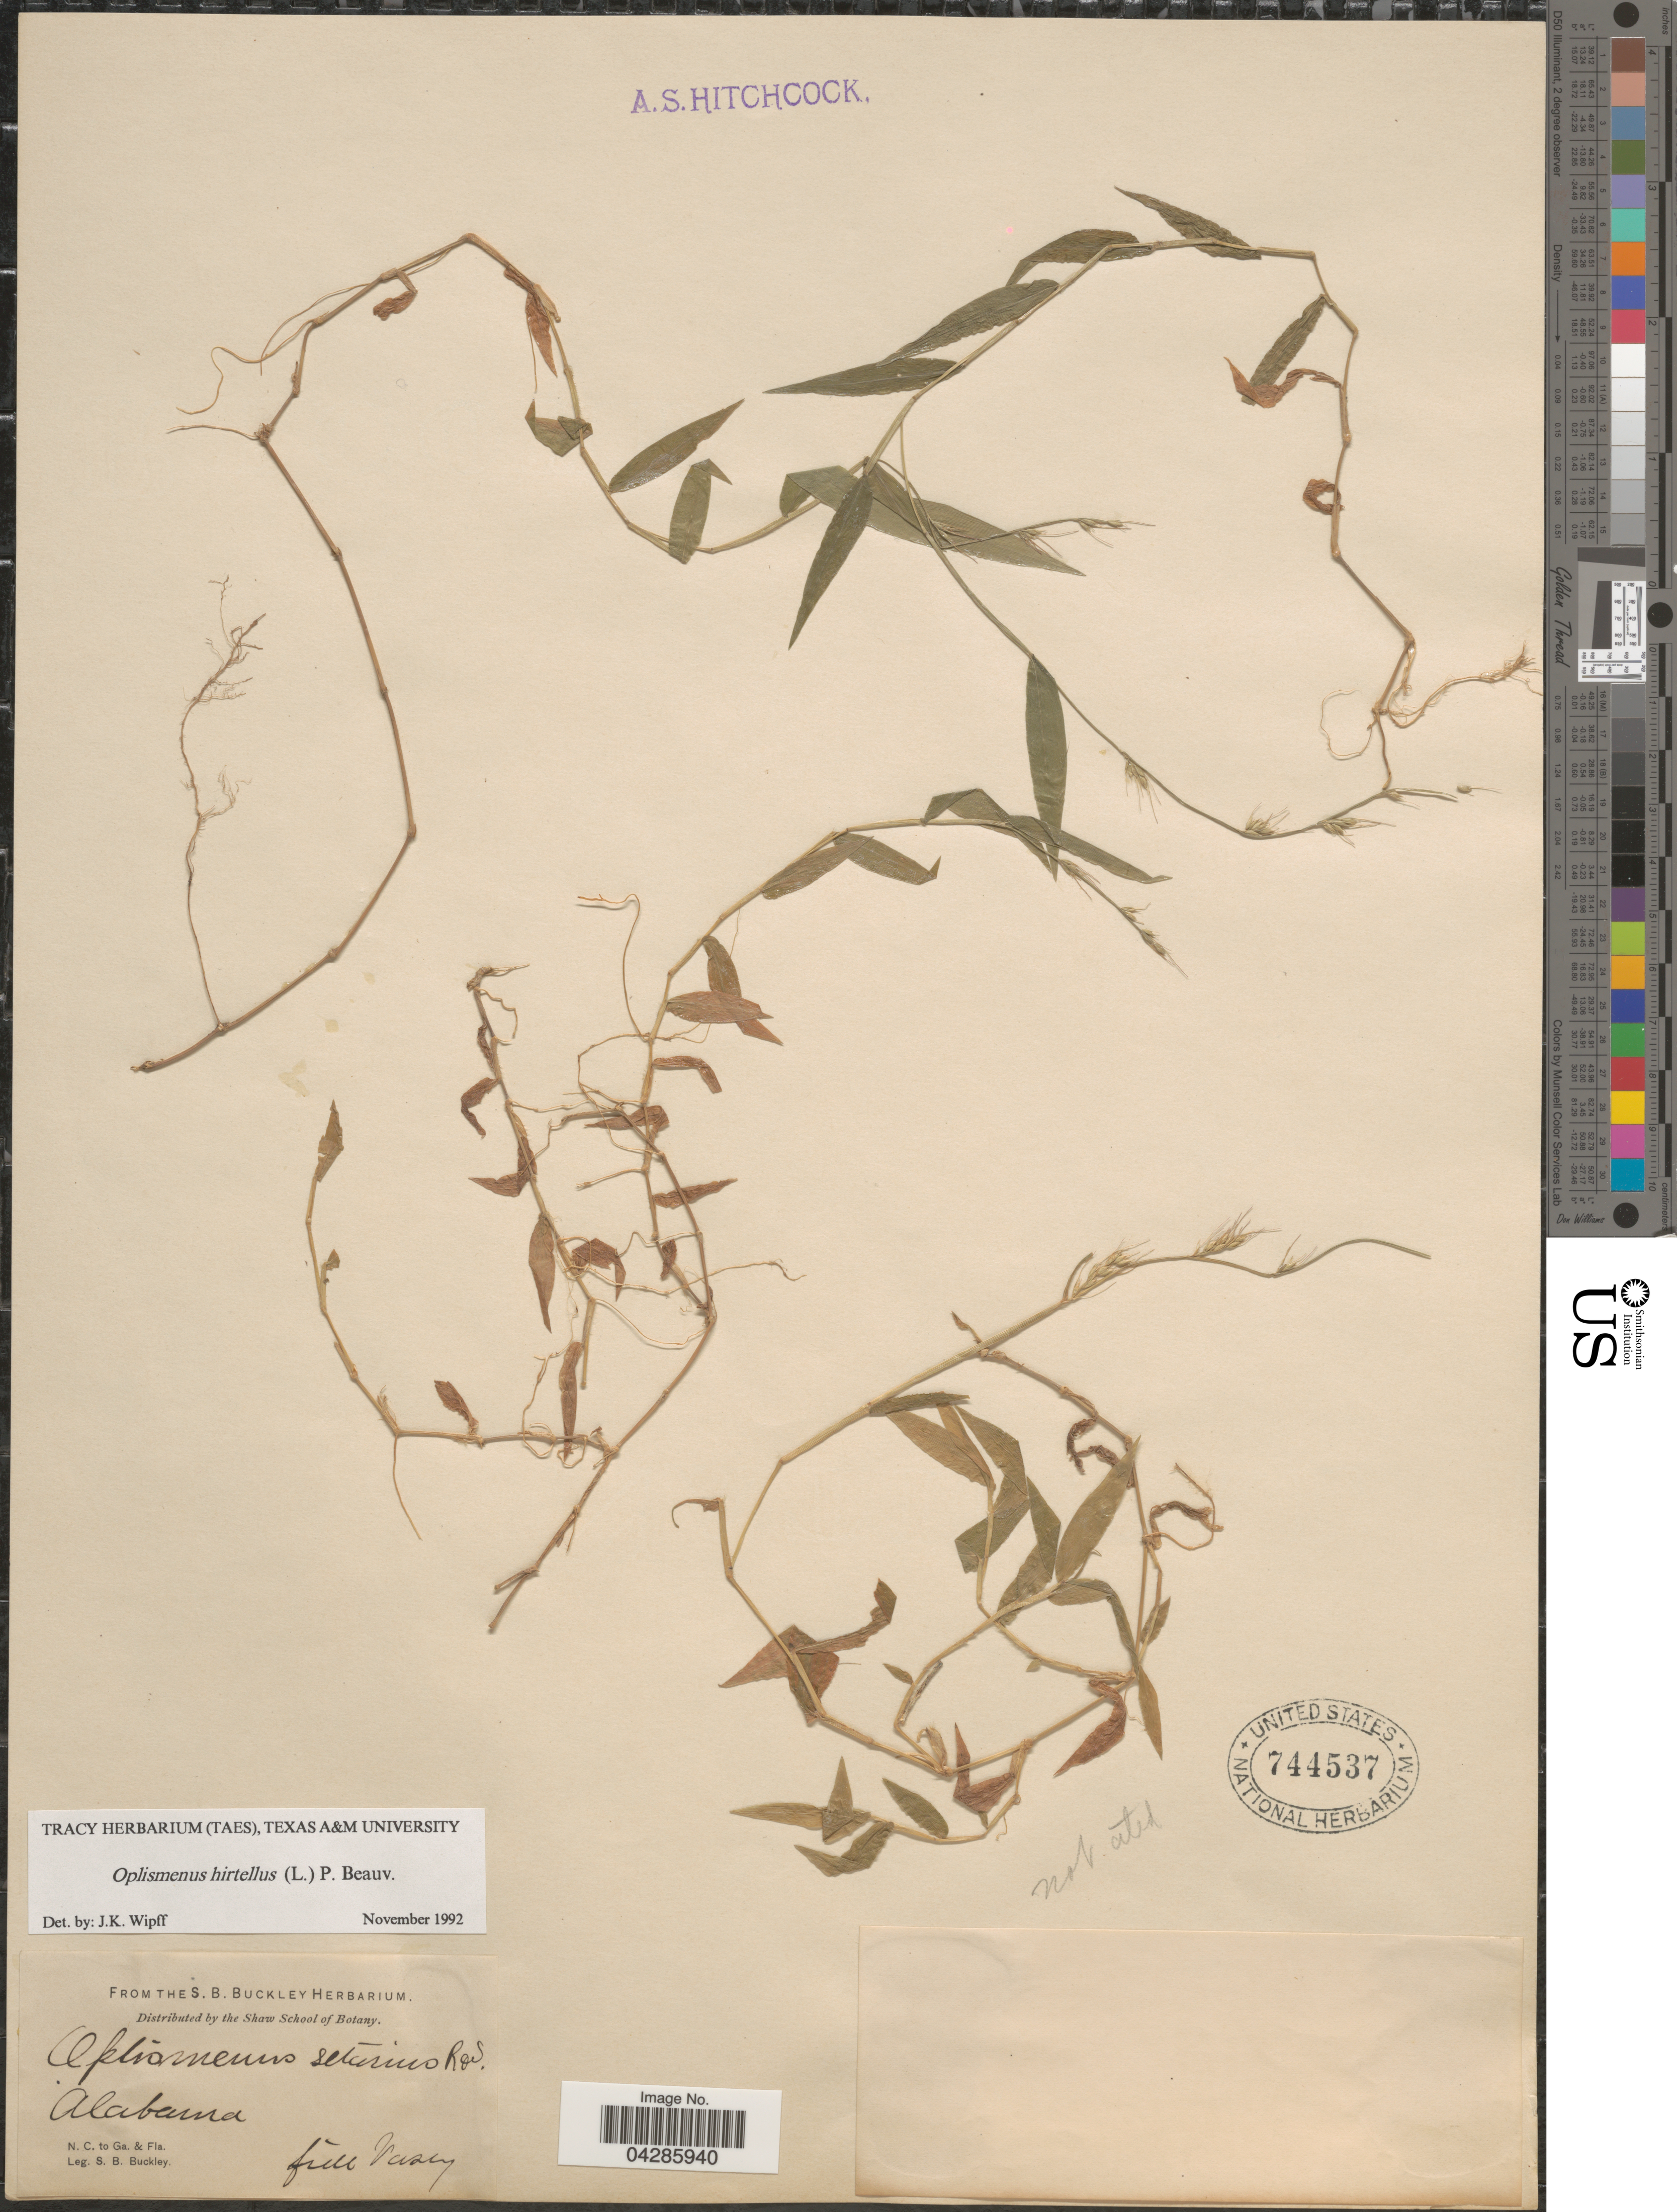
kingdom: Plantae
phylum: Tracheophyta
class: Liliopsida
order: Poales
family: Poaceae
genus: Oplismenus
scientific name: Oplismenus hirtellus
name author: (L.) P. Beauv.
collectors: S. B. Buckley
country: United States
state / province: Alabama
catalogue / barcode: US 744537